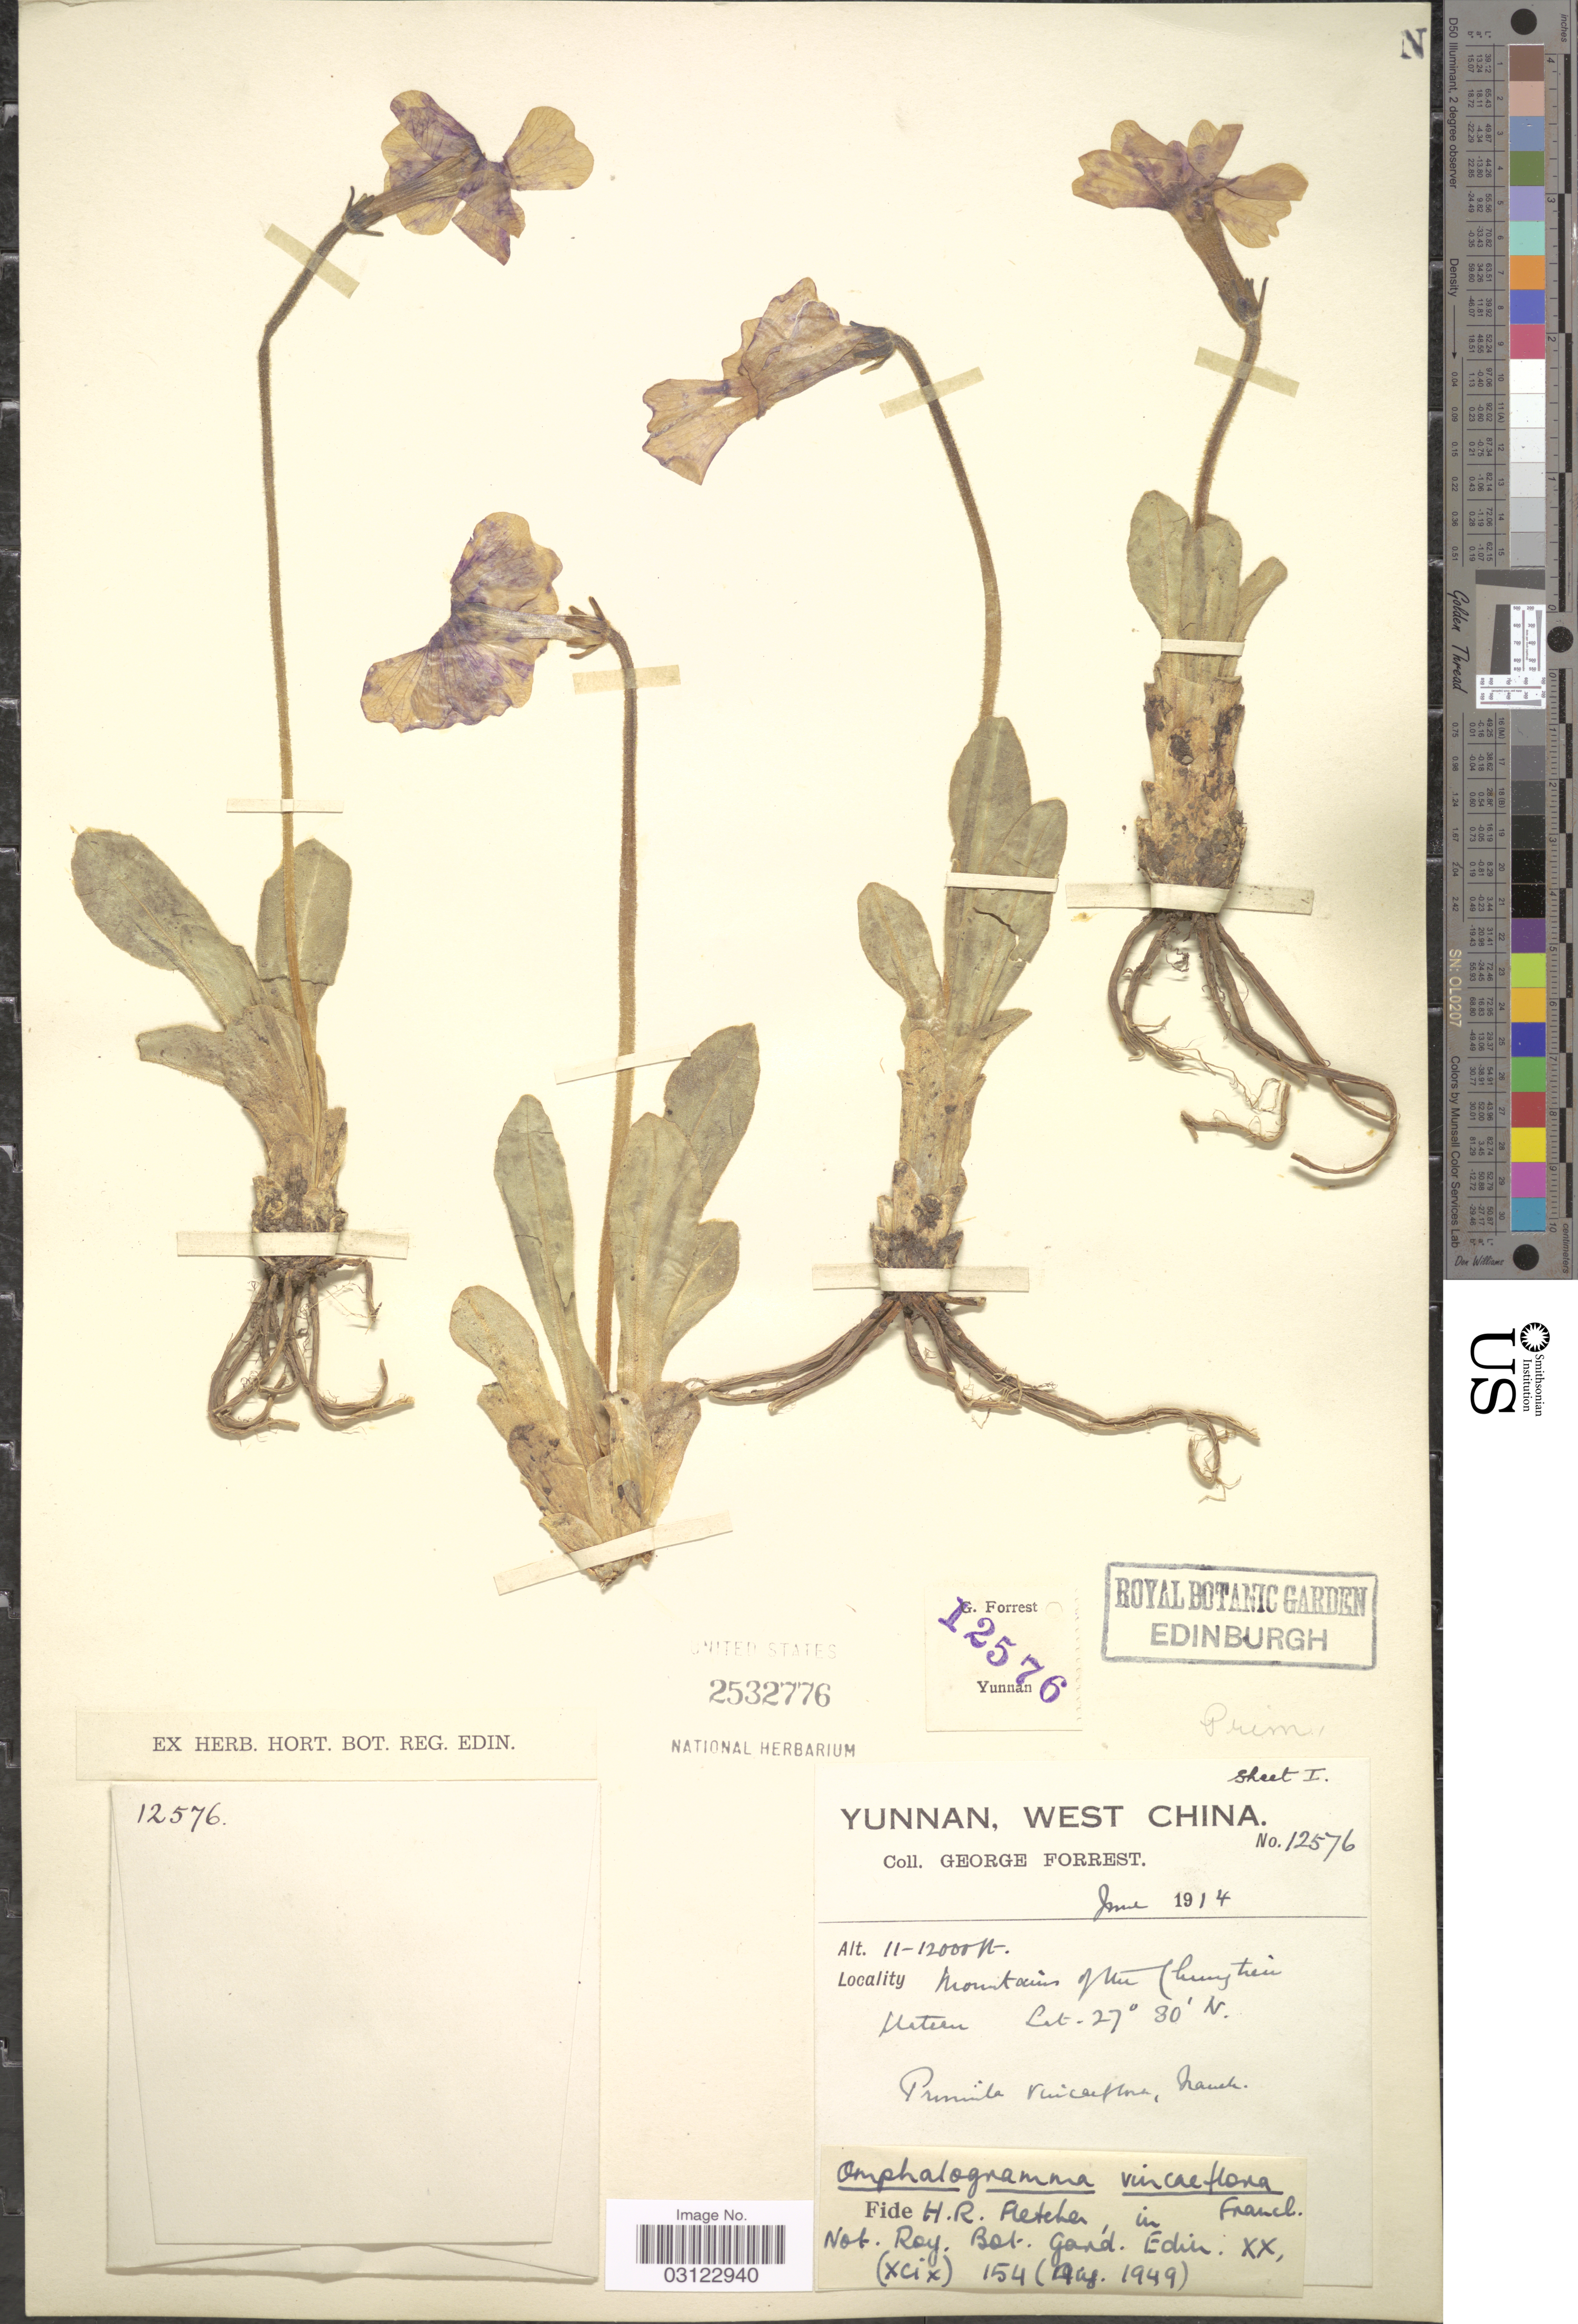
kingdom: Plantae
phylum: Tracheophyta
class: Magnoliopsida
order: Ericales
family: Primulaceae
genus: Omphalogramma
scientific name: Omphalogramma vinciflorum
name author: (Franch.) Franch.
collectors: G. Forrest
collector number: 12576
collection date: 1914-06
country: China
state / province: Yunnan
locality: West China. Mountains of the Chingtsien [interpreted] plateau.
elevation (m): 3353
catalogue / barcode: US 2532776